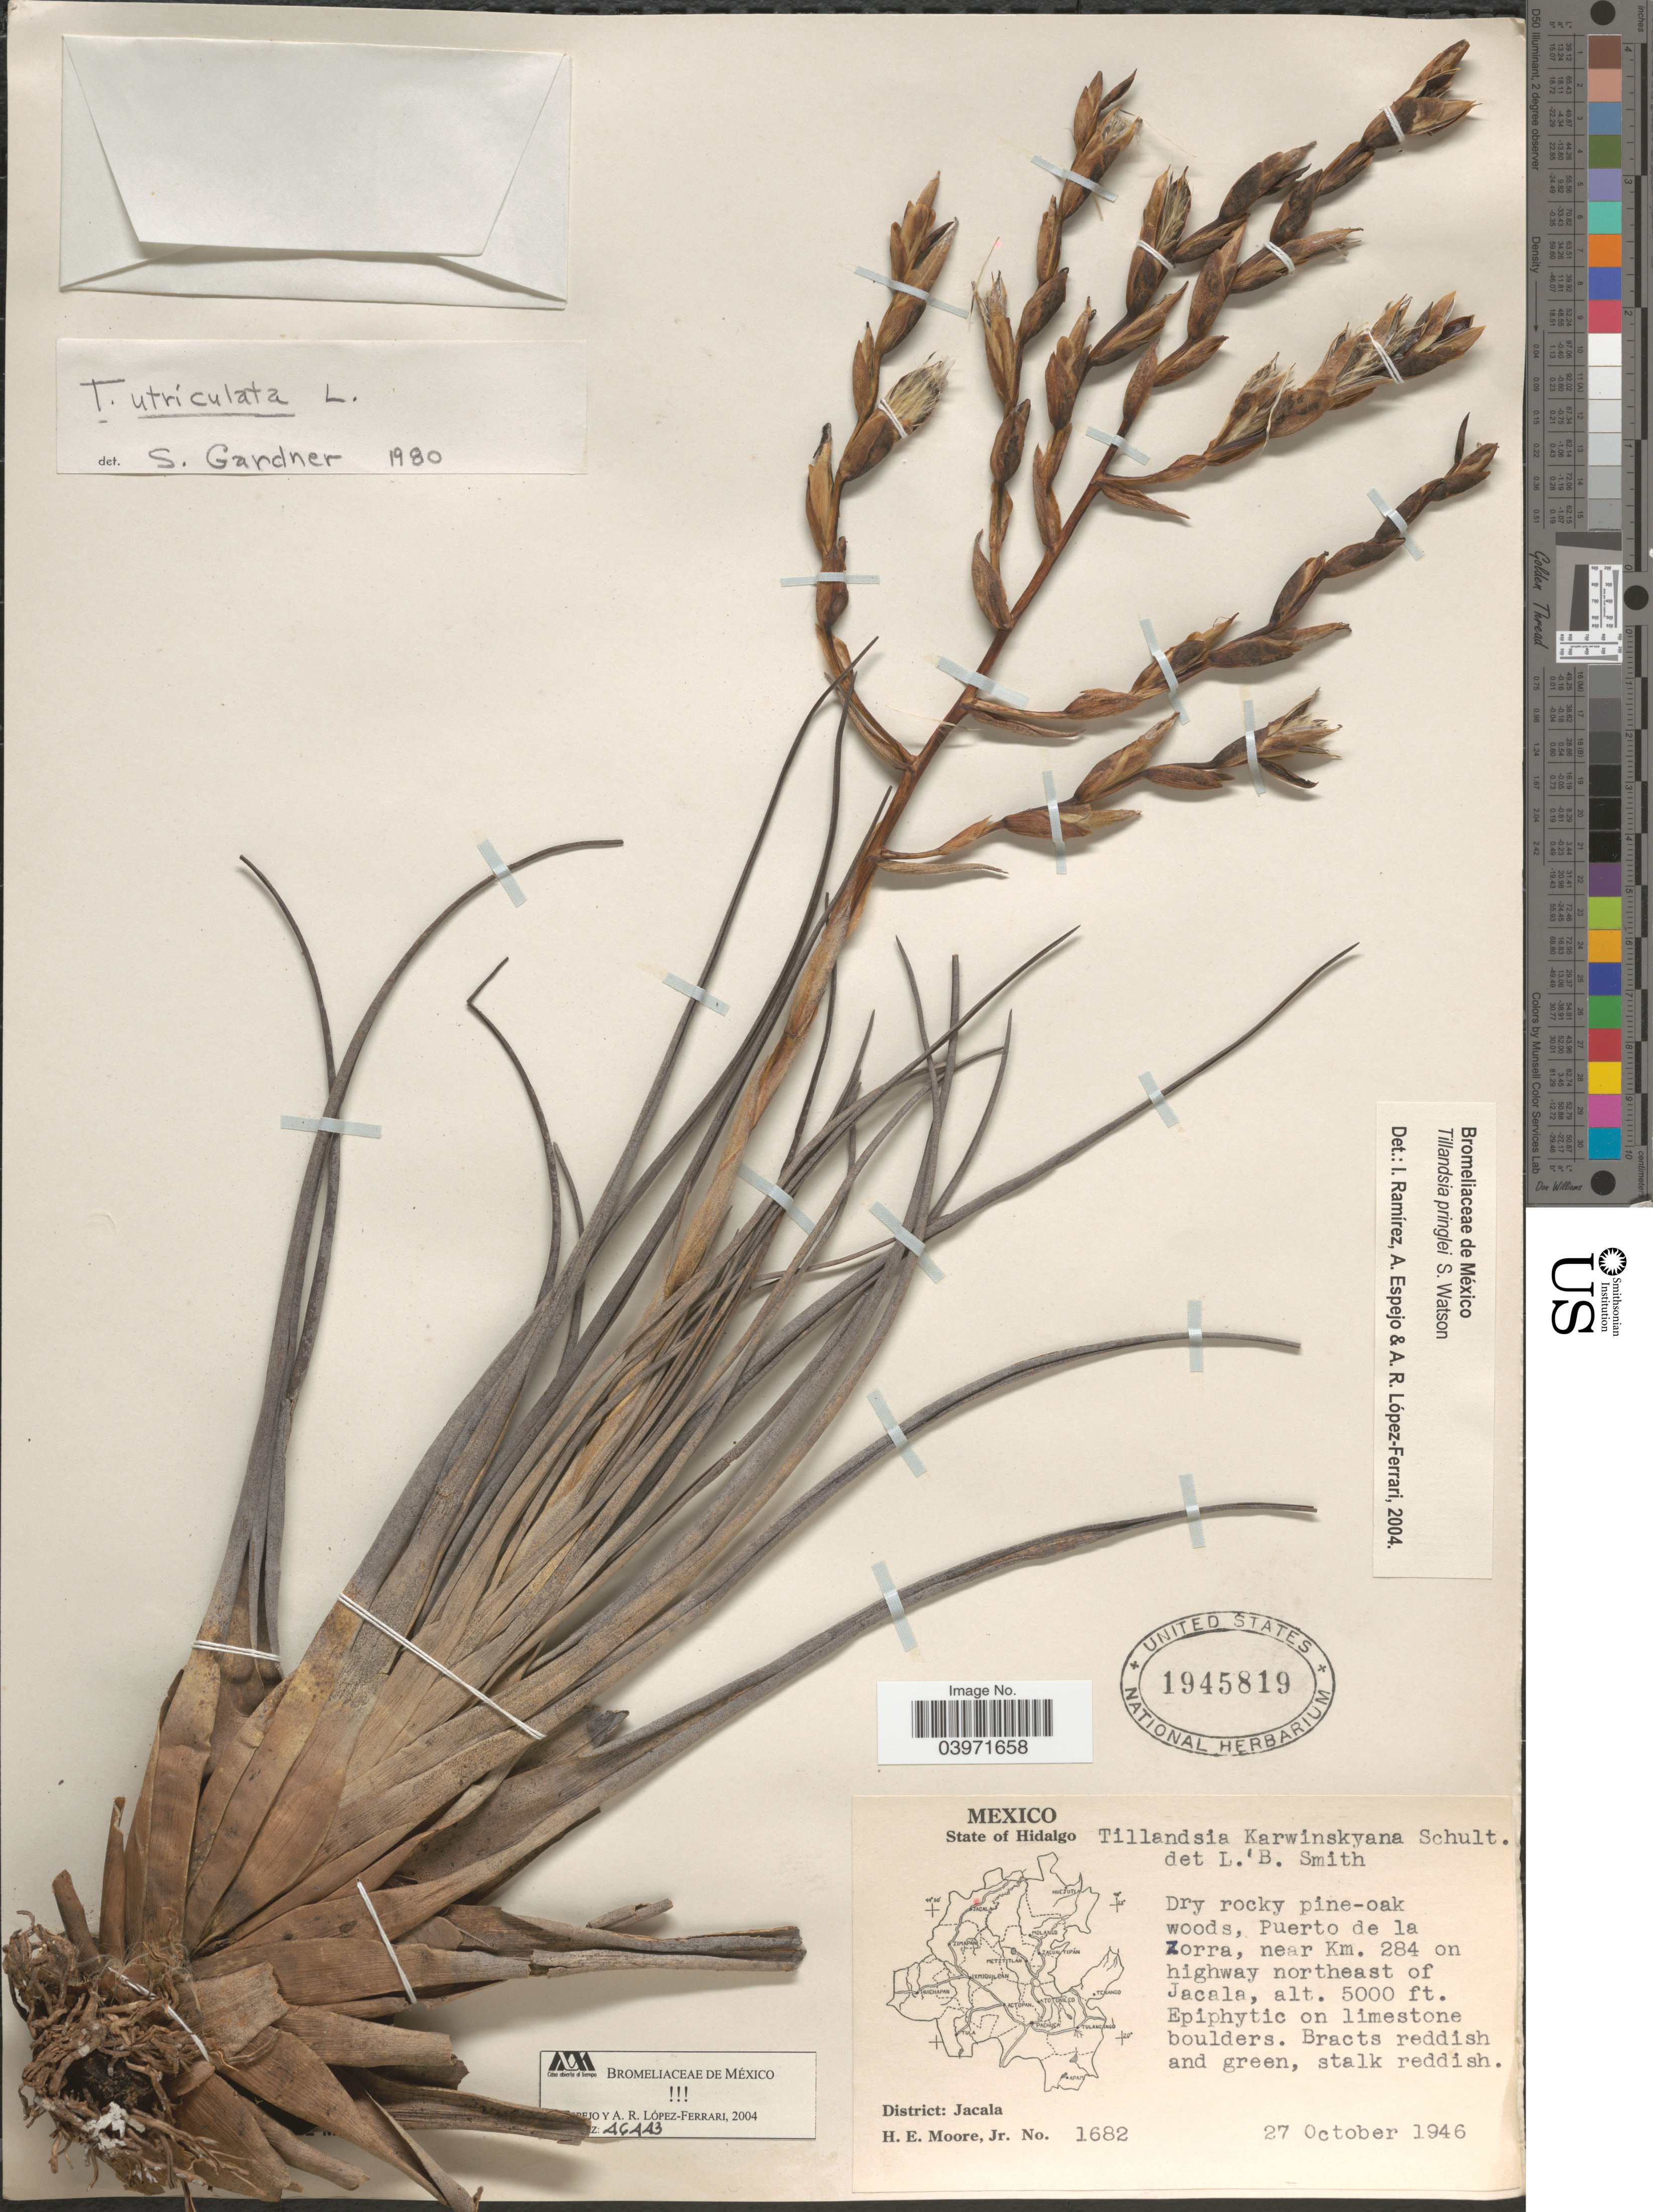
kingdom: Plantae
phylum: Tracheophyta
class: Liliopsida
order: Poales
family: Bromeliaceae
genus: Tillandsia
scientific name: Tillandsia utriculata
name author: L.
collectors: H. Moore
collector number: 1682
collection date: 1946-10-27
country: Mexico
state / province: Hidalgo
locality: Puerto de la Zorra, near Km. 284 on highway northeast of Jacala. District: Jacala.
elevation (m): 1524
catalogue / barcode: US 1945819